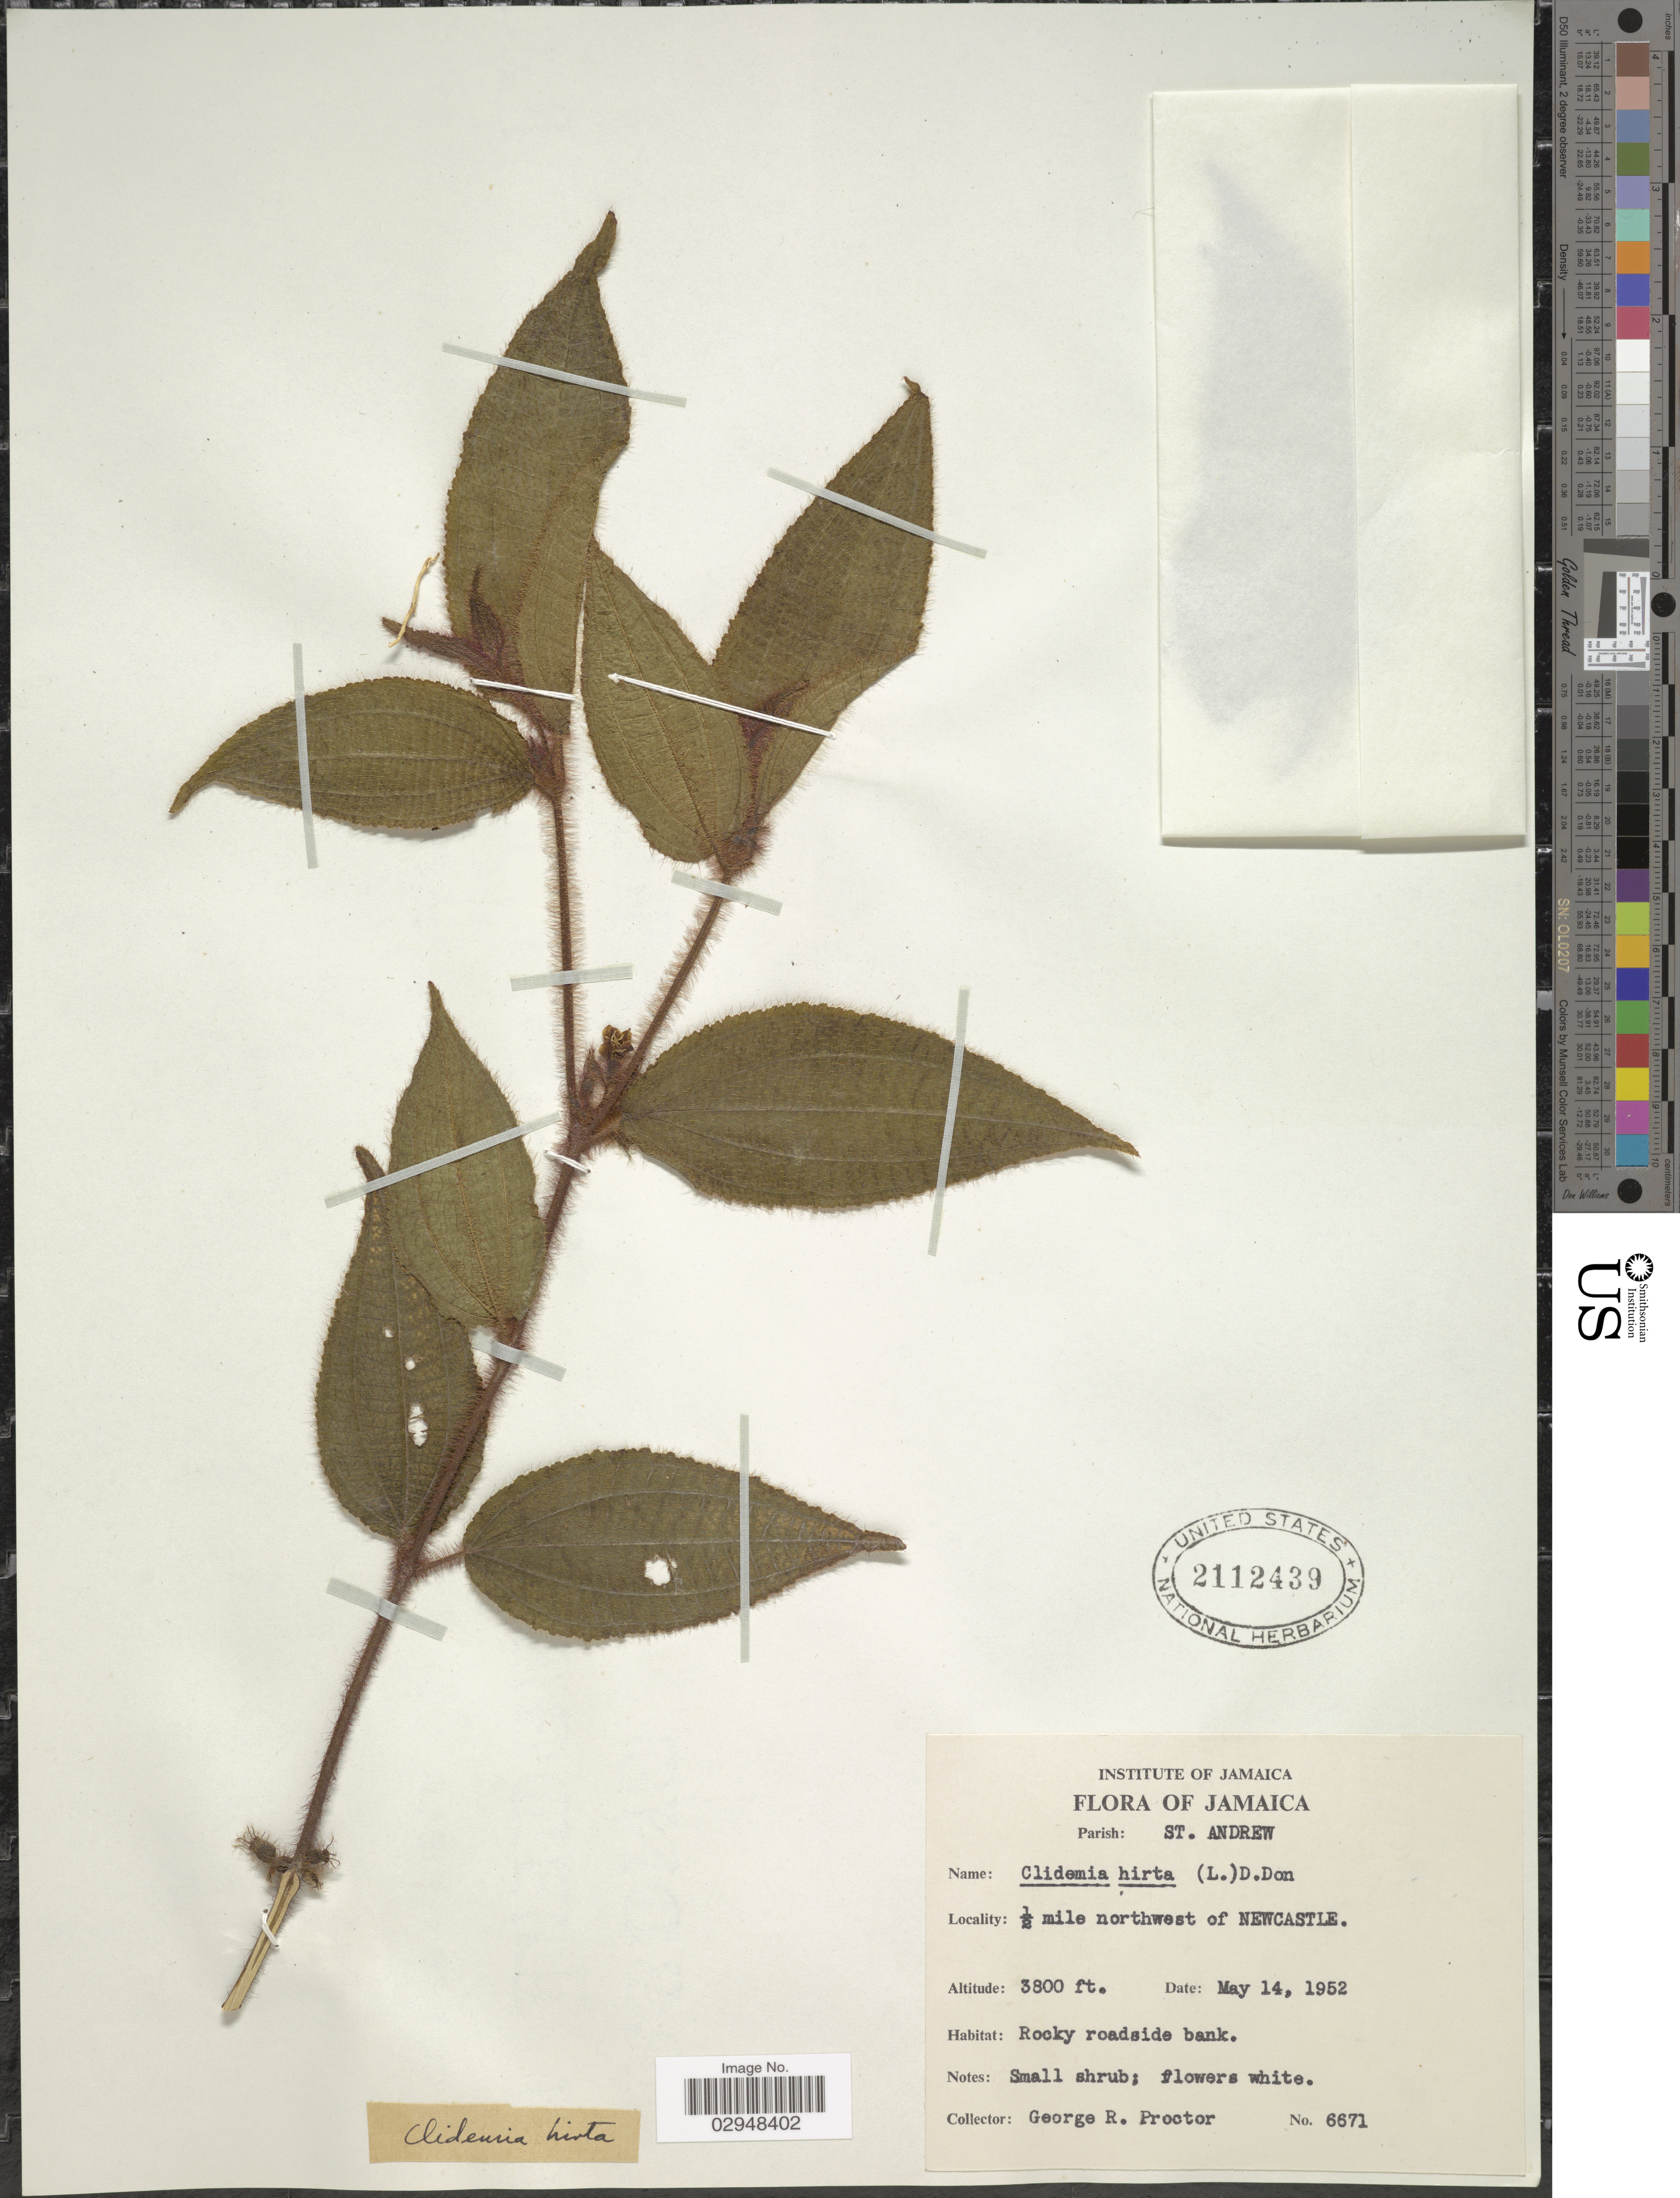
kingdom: Plantae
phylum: Tracheophyta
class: Magnoliopsida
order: Myrtales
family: Melastomataceae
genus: Clidemia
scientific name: Clidemia hirta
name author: (L.) D. Don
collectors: G. Proctor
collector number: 6671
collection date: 1952-05-14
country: Jamaica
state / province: Saint Andrew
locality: Parish: St. Andrew, 1/2 mile northwest of Newcastle.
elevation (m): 1158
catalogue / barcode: US 2112439